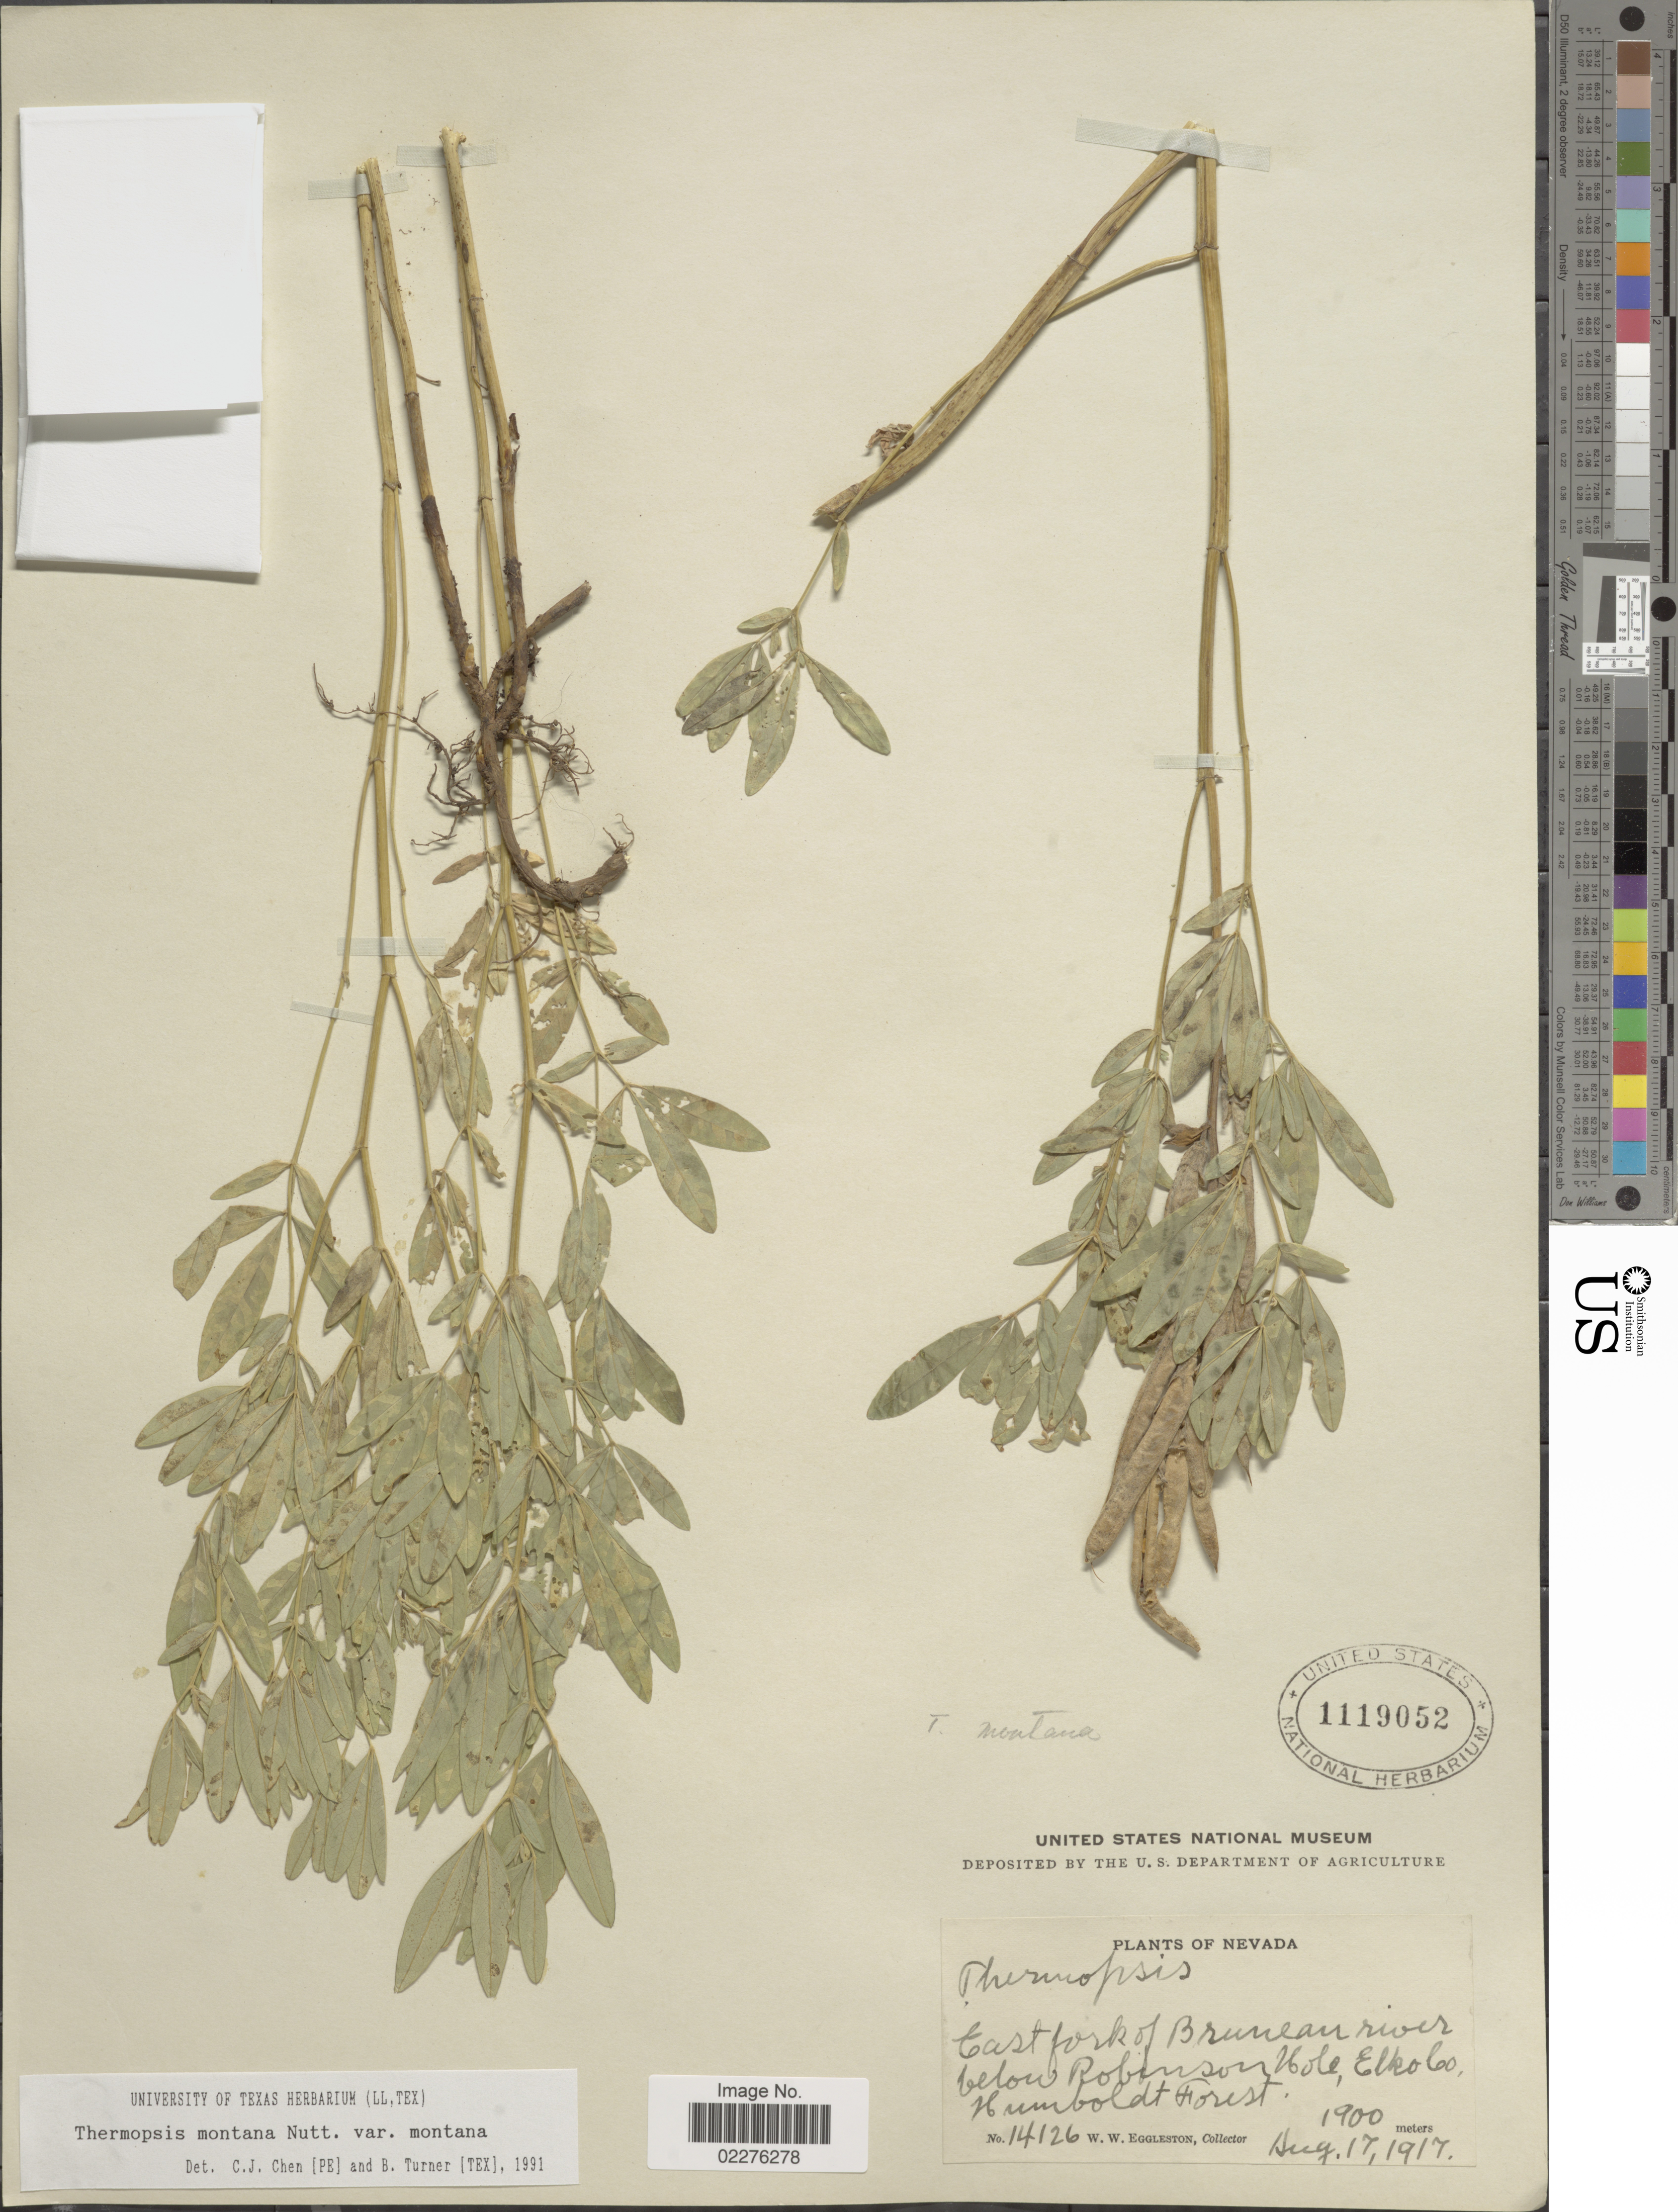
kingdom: Plantae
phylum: Tracheophyta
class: Magnoliopsida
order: Fabales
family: Fabaceae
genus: Thermopsis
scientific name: Thermopsis montana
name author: Nutt.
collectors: W. W. Eggleston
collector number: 14126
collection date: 1917-08-17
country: United States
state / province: Nevada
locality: East fork of Bruneau river below Robinson Hole, Elko Co, Humboldt Forest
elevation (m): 1900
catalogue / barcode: US 1119052